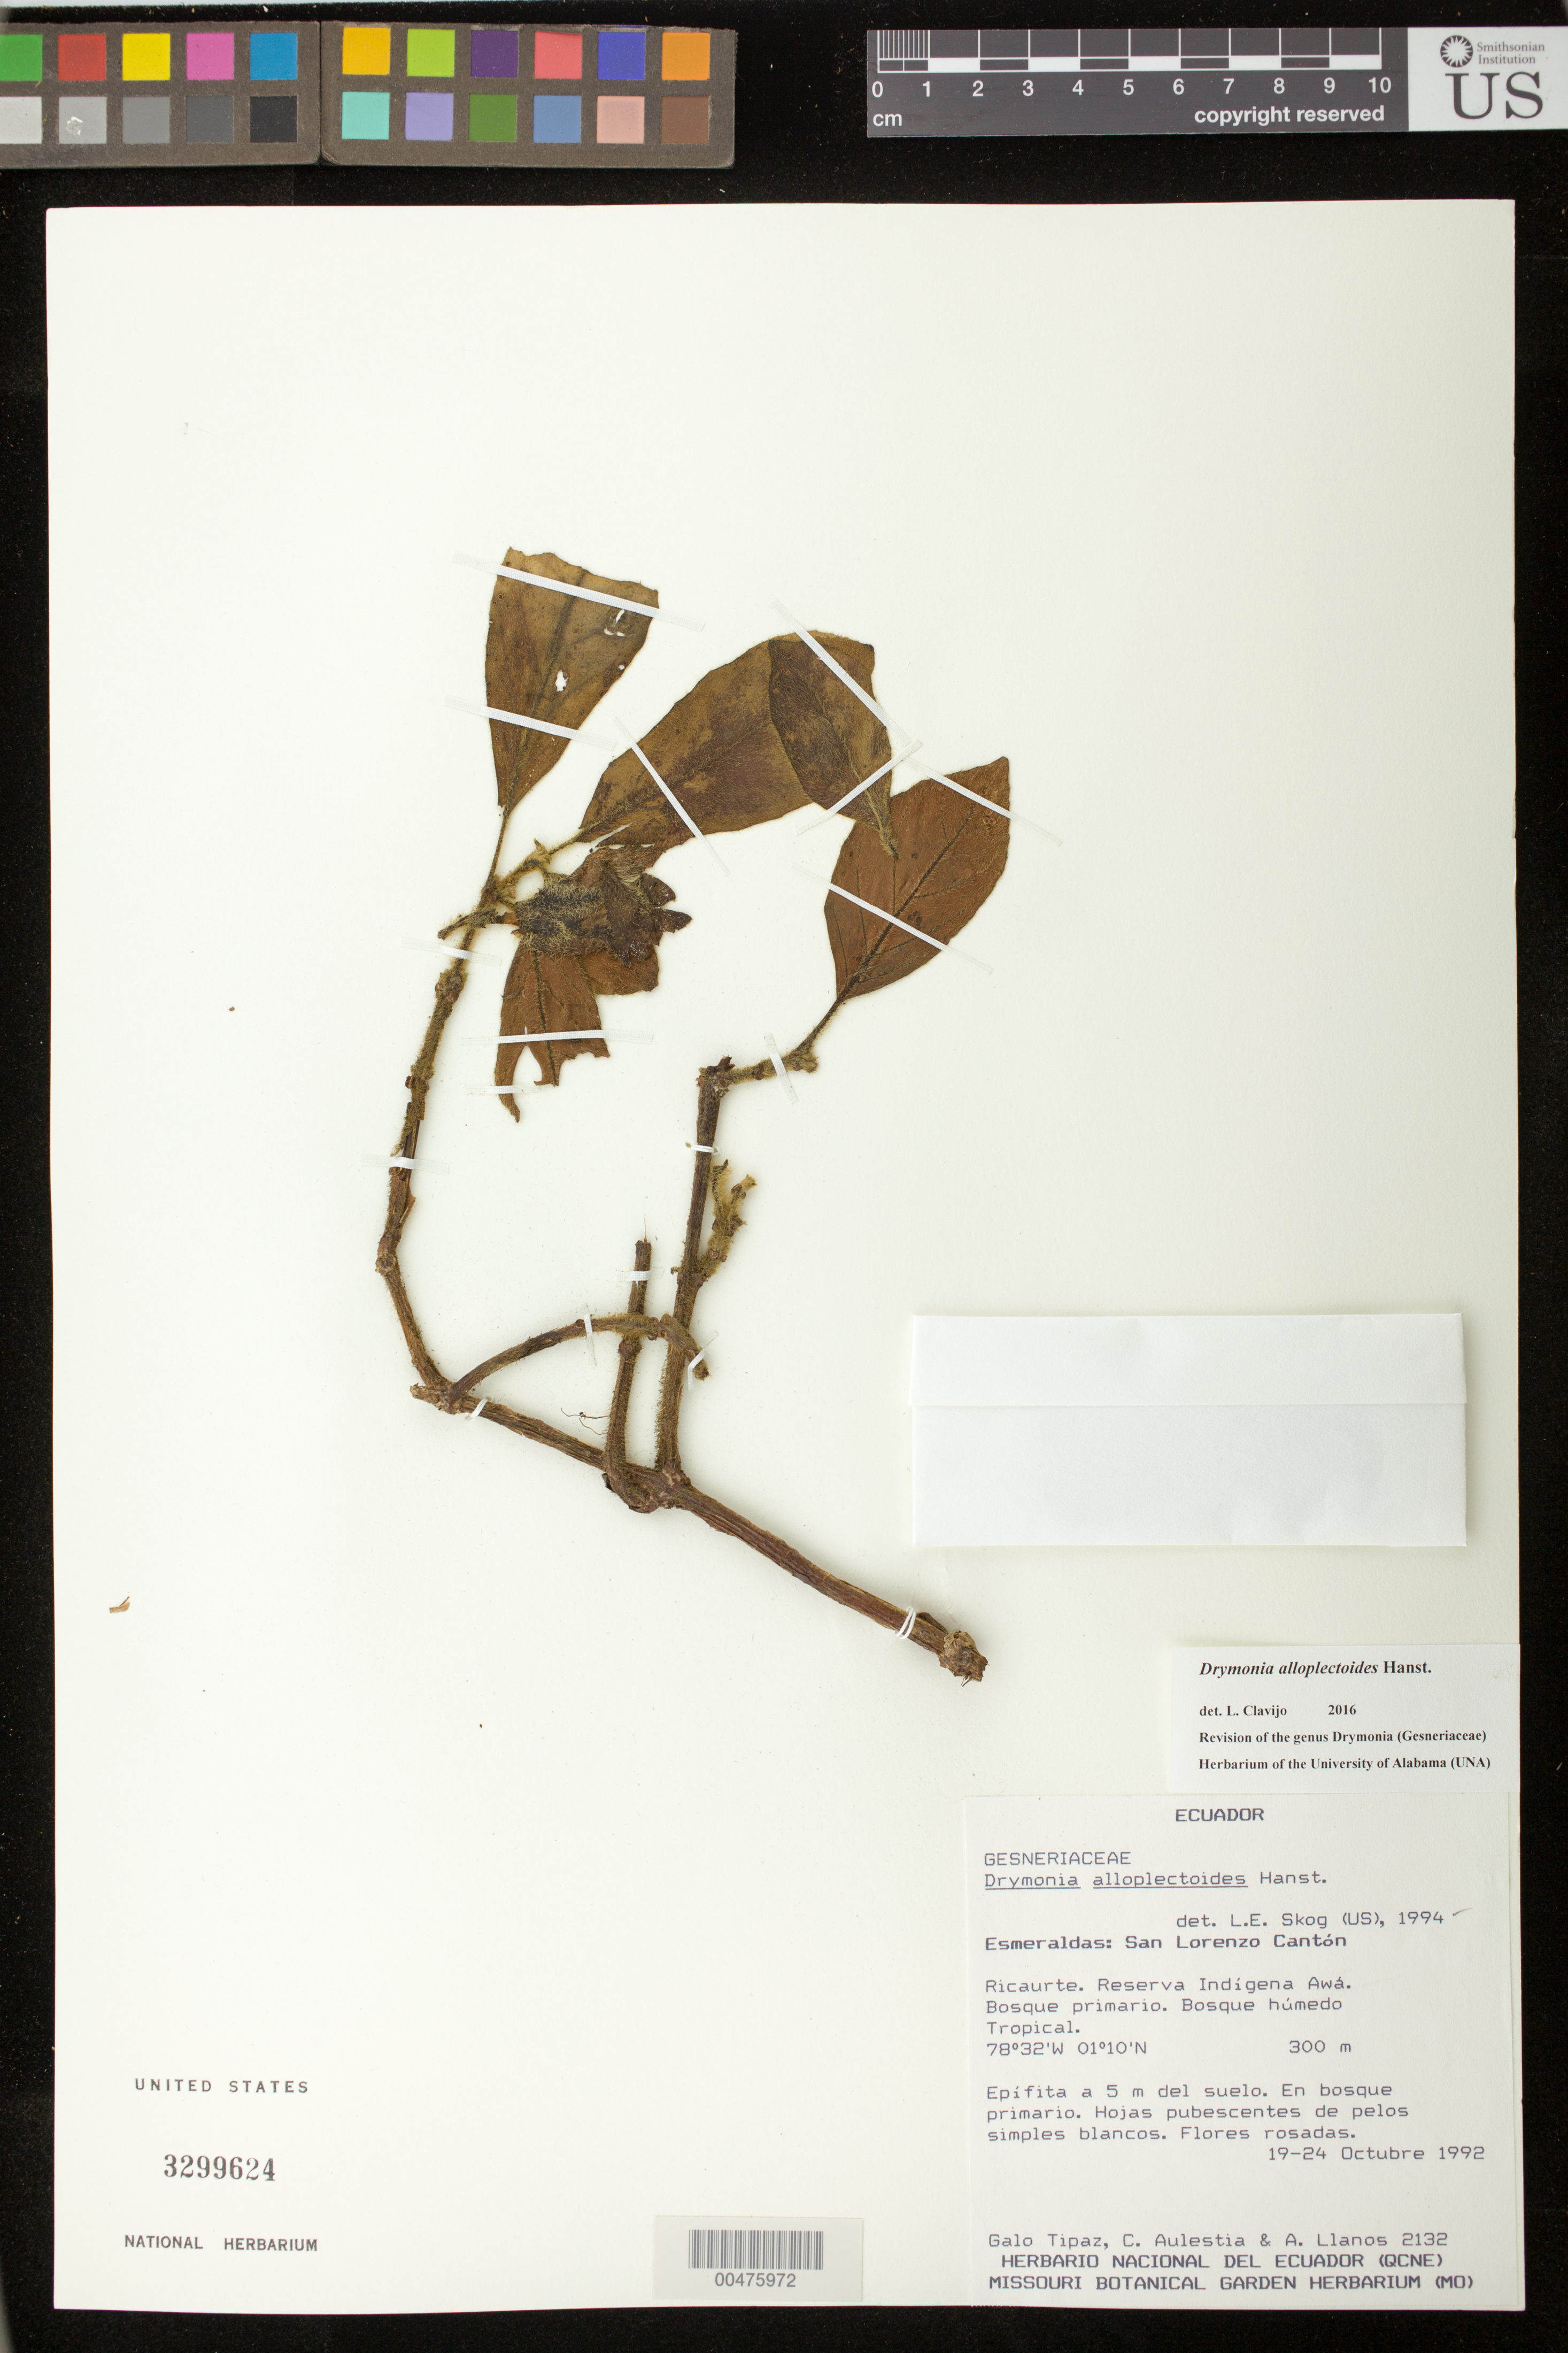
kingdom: Plantae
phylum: Tracheophyta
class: Magnoliopsida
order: Lamiales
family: Gesneriaceae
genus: Drymonia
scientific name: Drymonia alloplectoides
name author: Hanst.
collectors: G. Tipaz, C. Aulestia & A. Llanos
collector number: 2132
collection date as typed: Oct 1992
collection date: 1992-10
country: Ecuador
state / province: Esmeraldas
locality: San Lorenzo Canton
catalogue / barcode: US 3299624